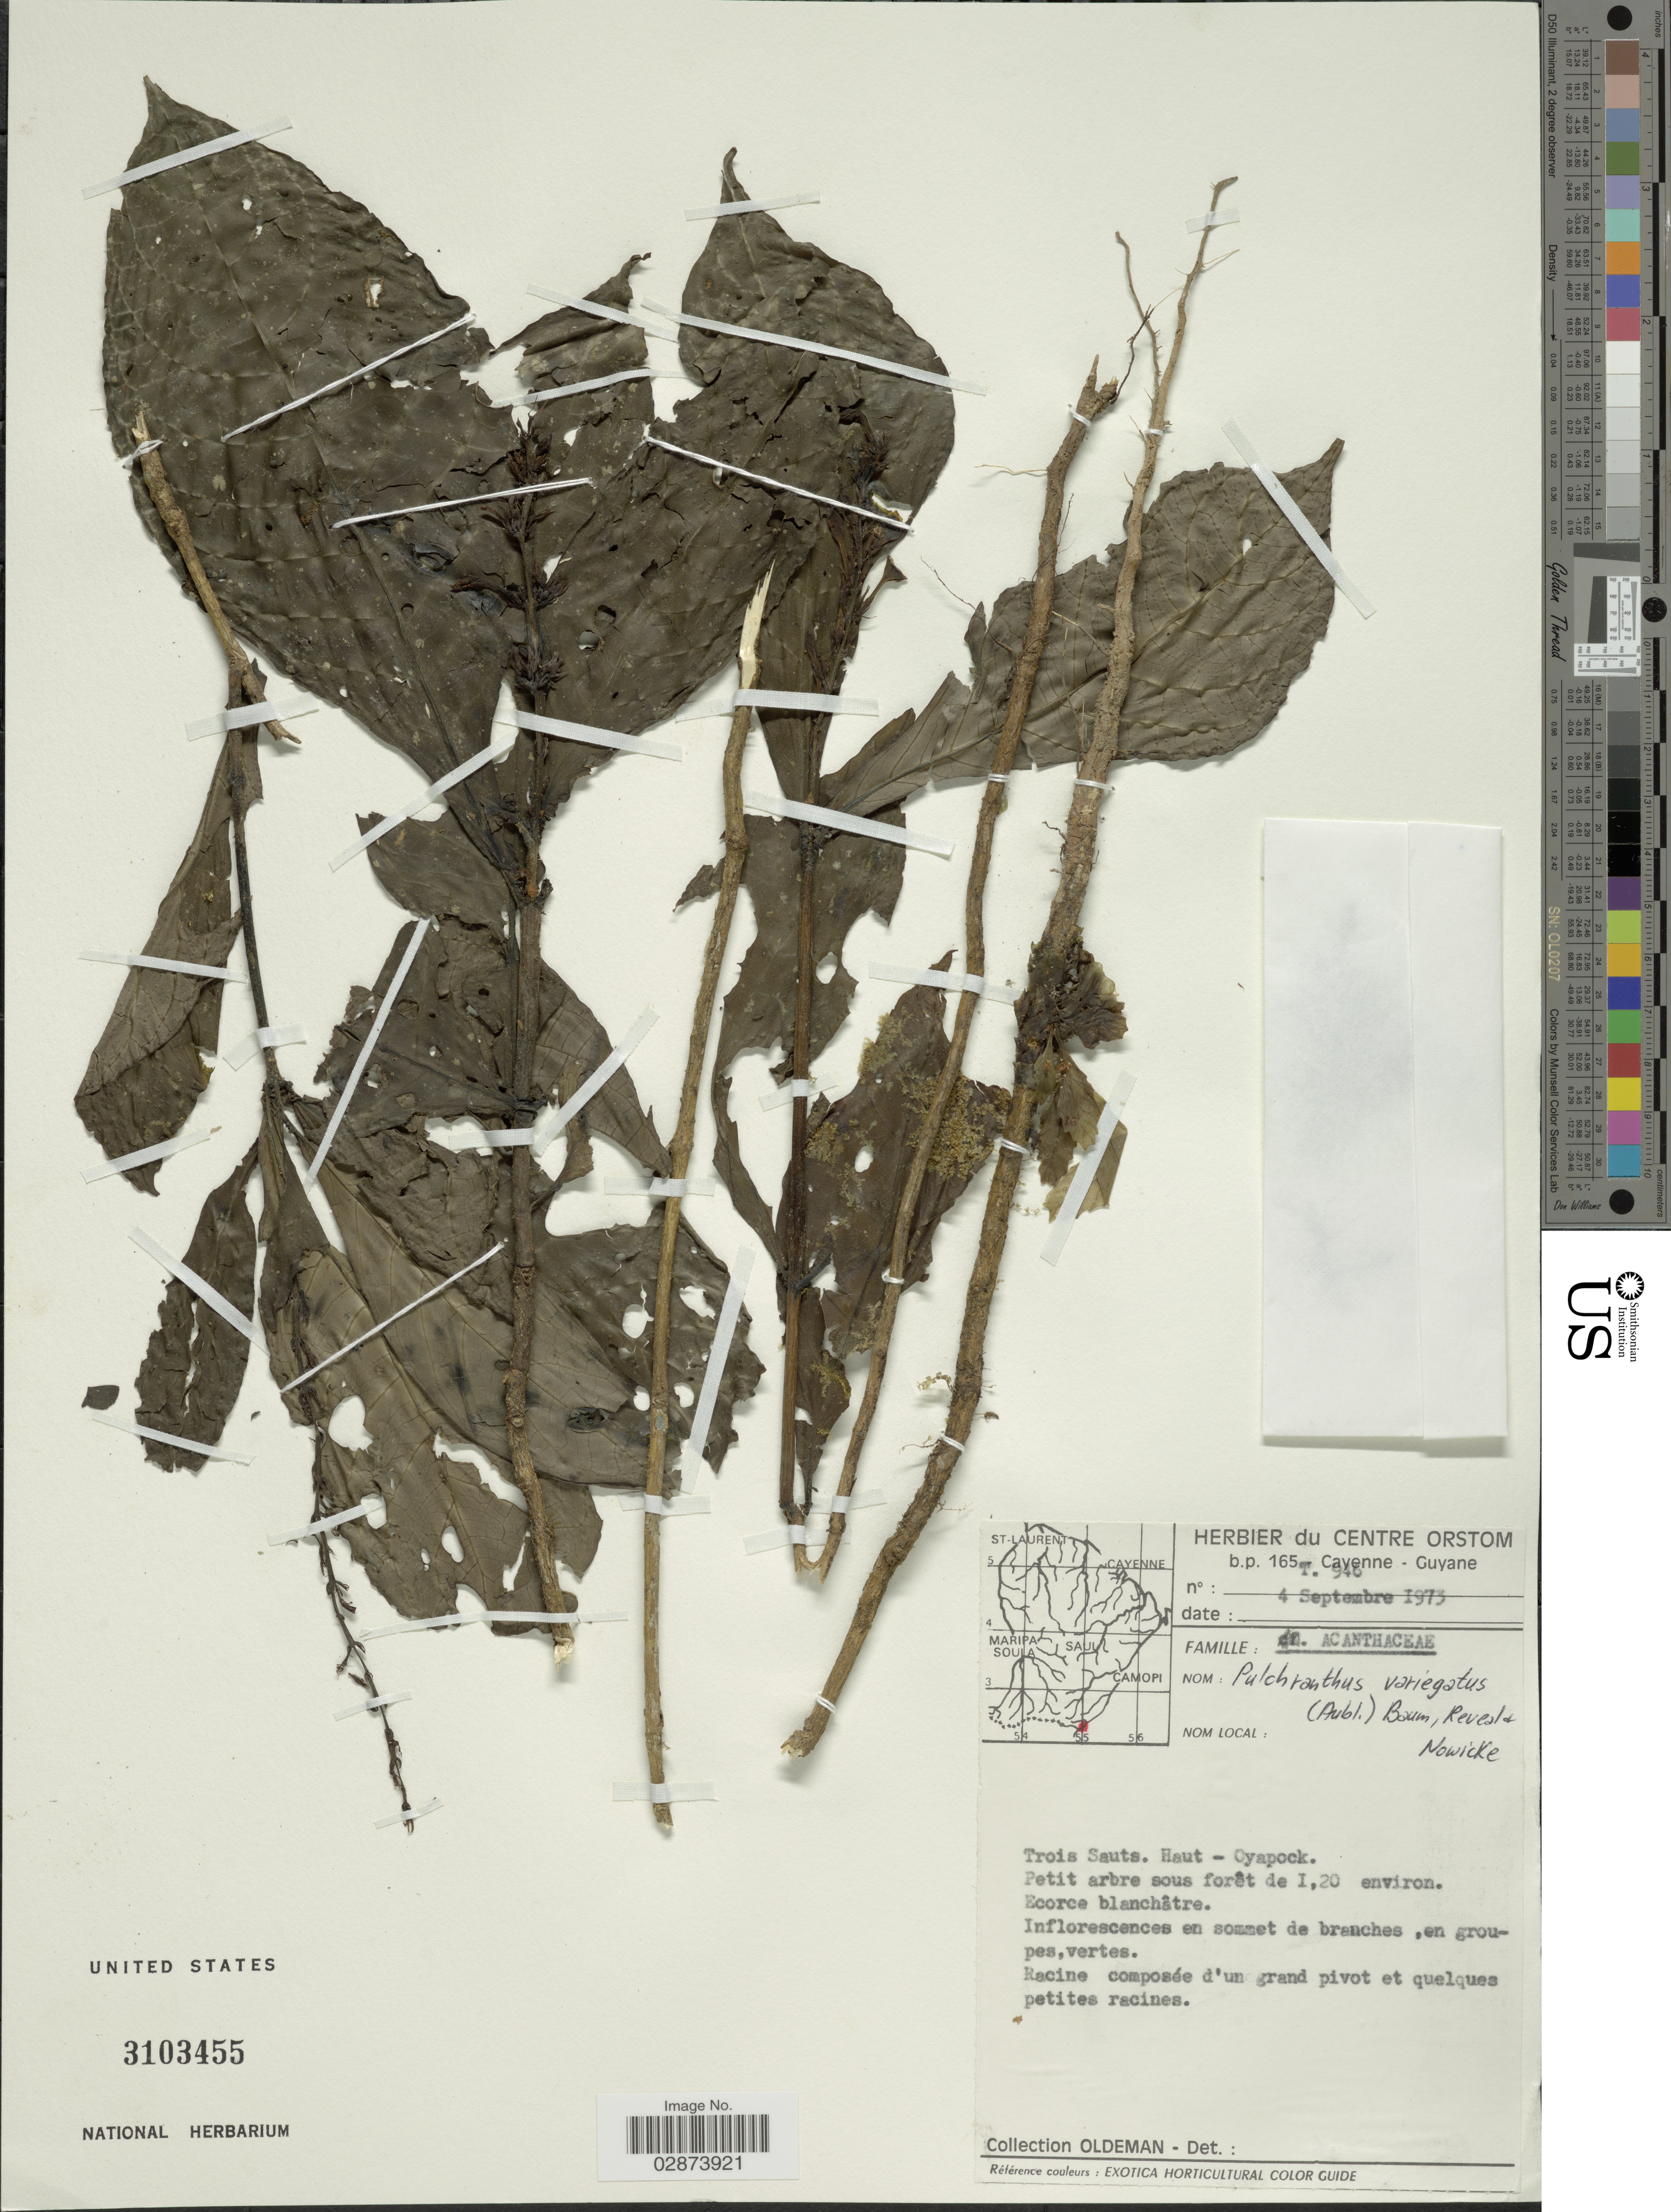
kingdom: Plantae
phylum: Tracheophyta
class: Magnoliopsida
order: Lamiales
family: Acanthaceae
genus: Pulchranthus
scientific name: Pulchranthus variegatus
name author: (Aubl.) V.M. Baum et al.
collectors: -- Oldeman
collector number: T 946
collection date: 1973-09-04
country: French Guiana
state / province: Cayenne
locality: Rtois Sauts. Haut- Oyapock.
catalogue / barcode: US 3103455